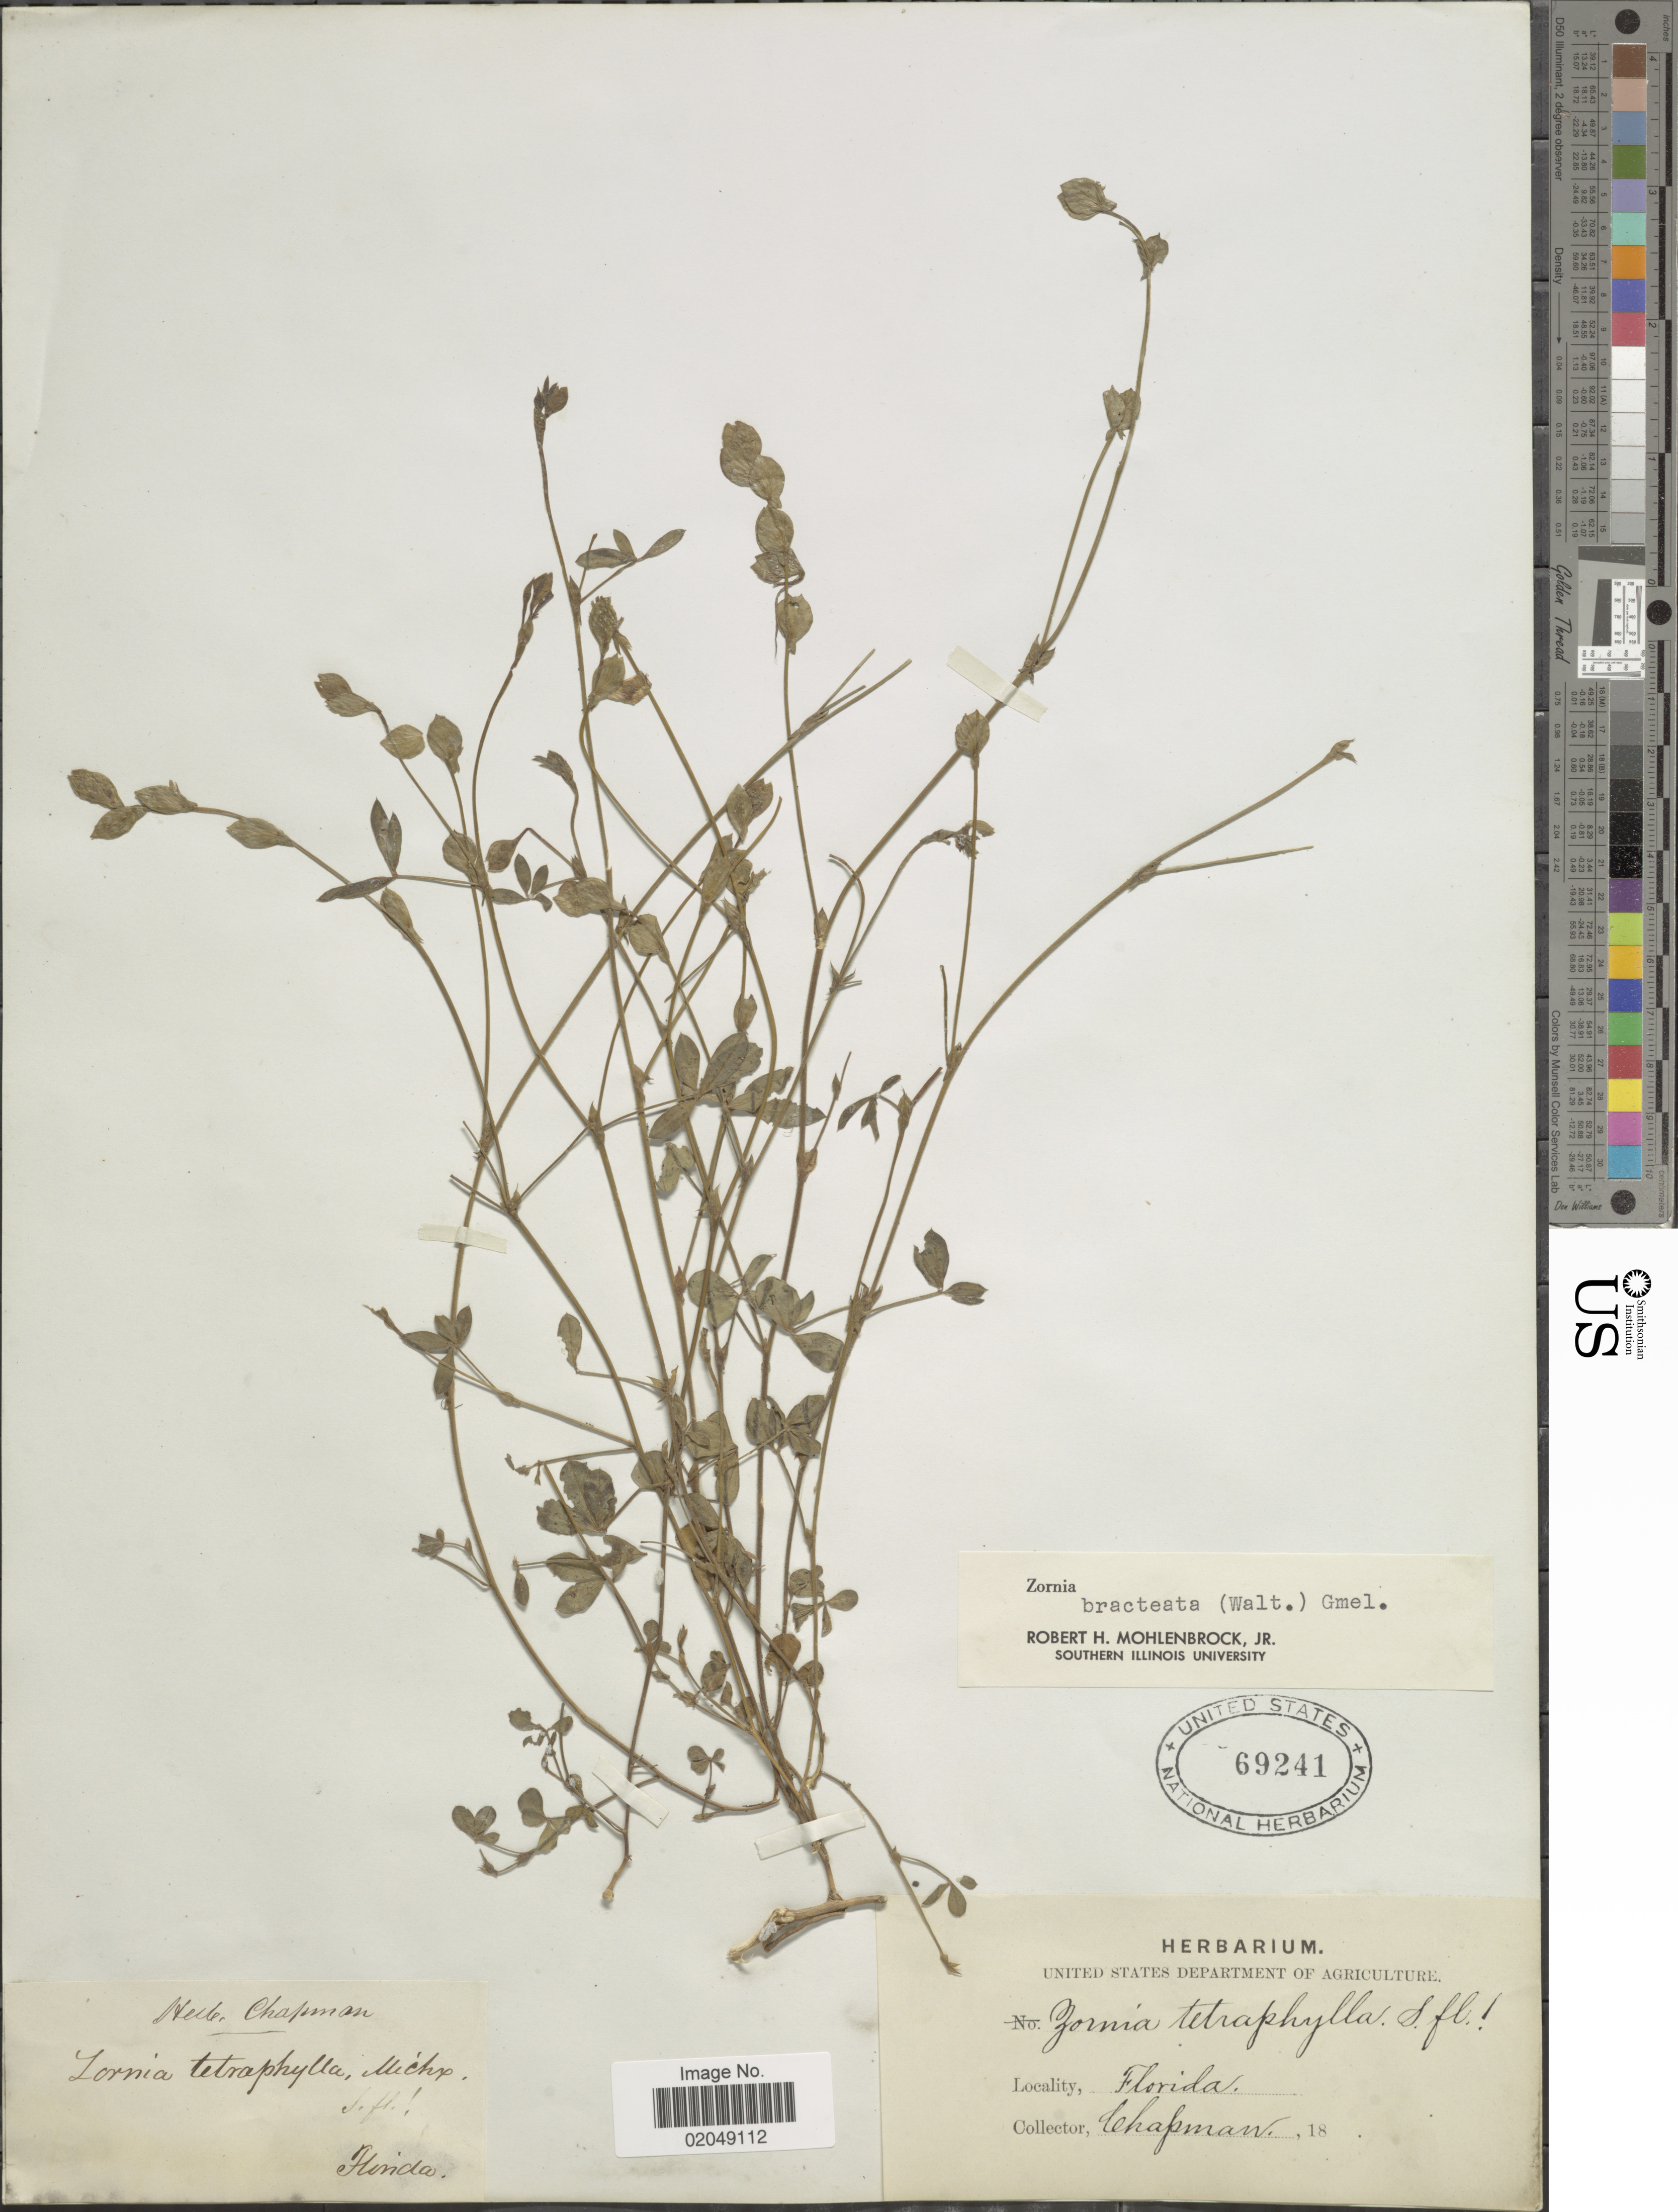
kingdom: Plantae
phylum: Tracheophyta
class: Magnoliopsida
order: Fabales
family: Fabaceae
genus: Zornia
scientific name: Zornia bracteata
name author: J.F. Gmel.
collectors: A. Chapman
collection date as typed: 18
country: United States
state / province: Florida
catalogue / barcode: US 69241